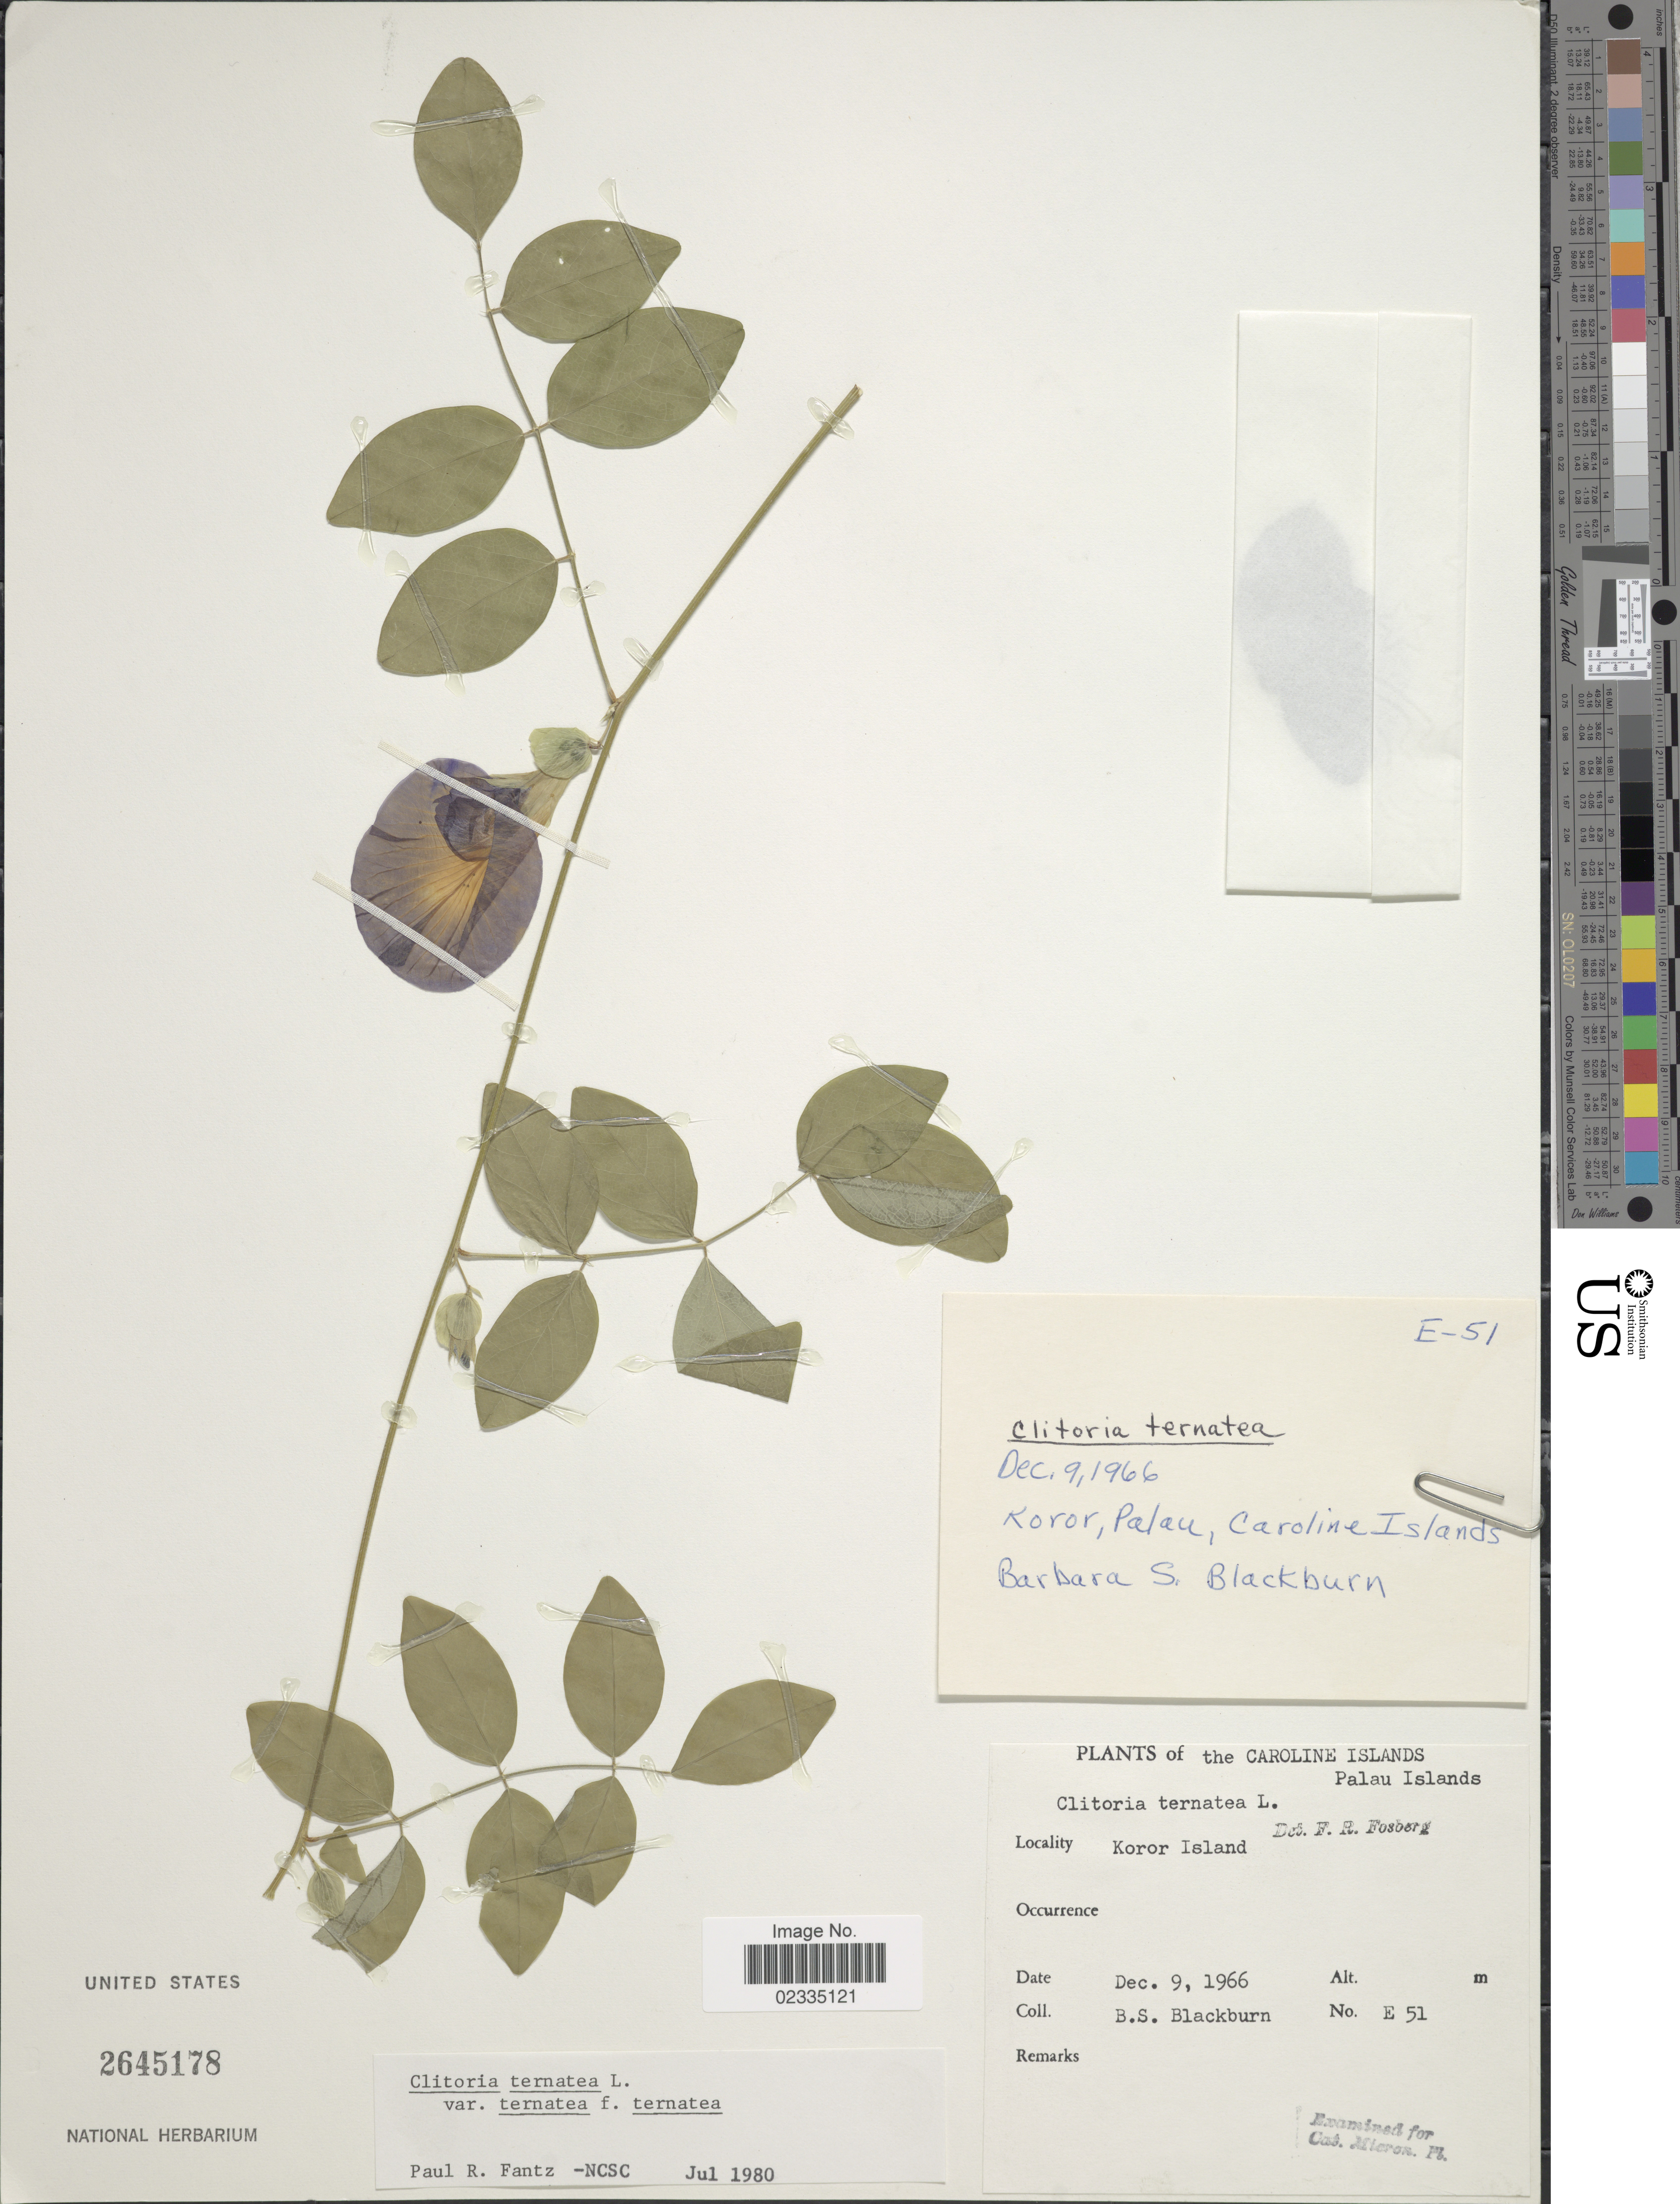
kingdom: Plantae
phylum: Tracheophyta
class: Magnoliopsida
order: Fabales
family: Fabaceae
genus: Clitoria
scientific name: Clitoria ternatea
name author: L.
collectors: B. S. Blackburn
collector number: E 51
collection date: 1966-12-09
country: Palau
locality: The Caroline Islands, Palau Islands, Koror Island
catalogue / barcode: US 2645178